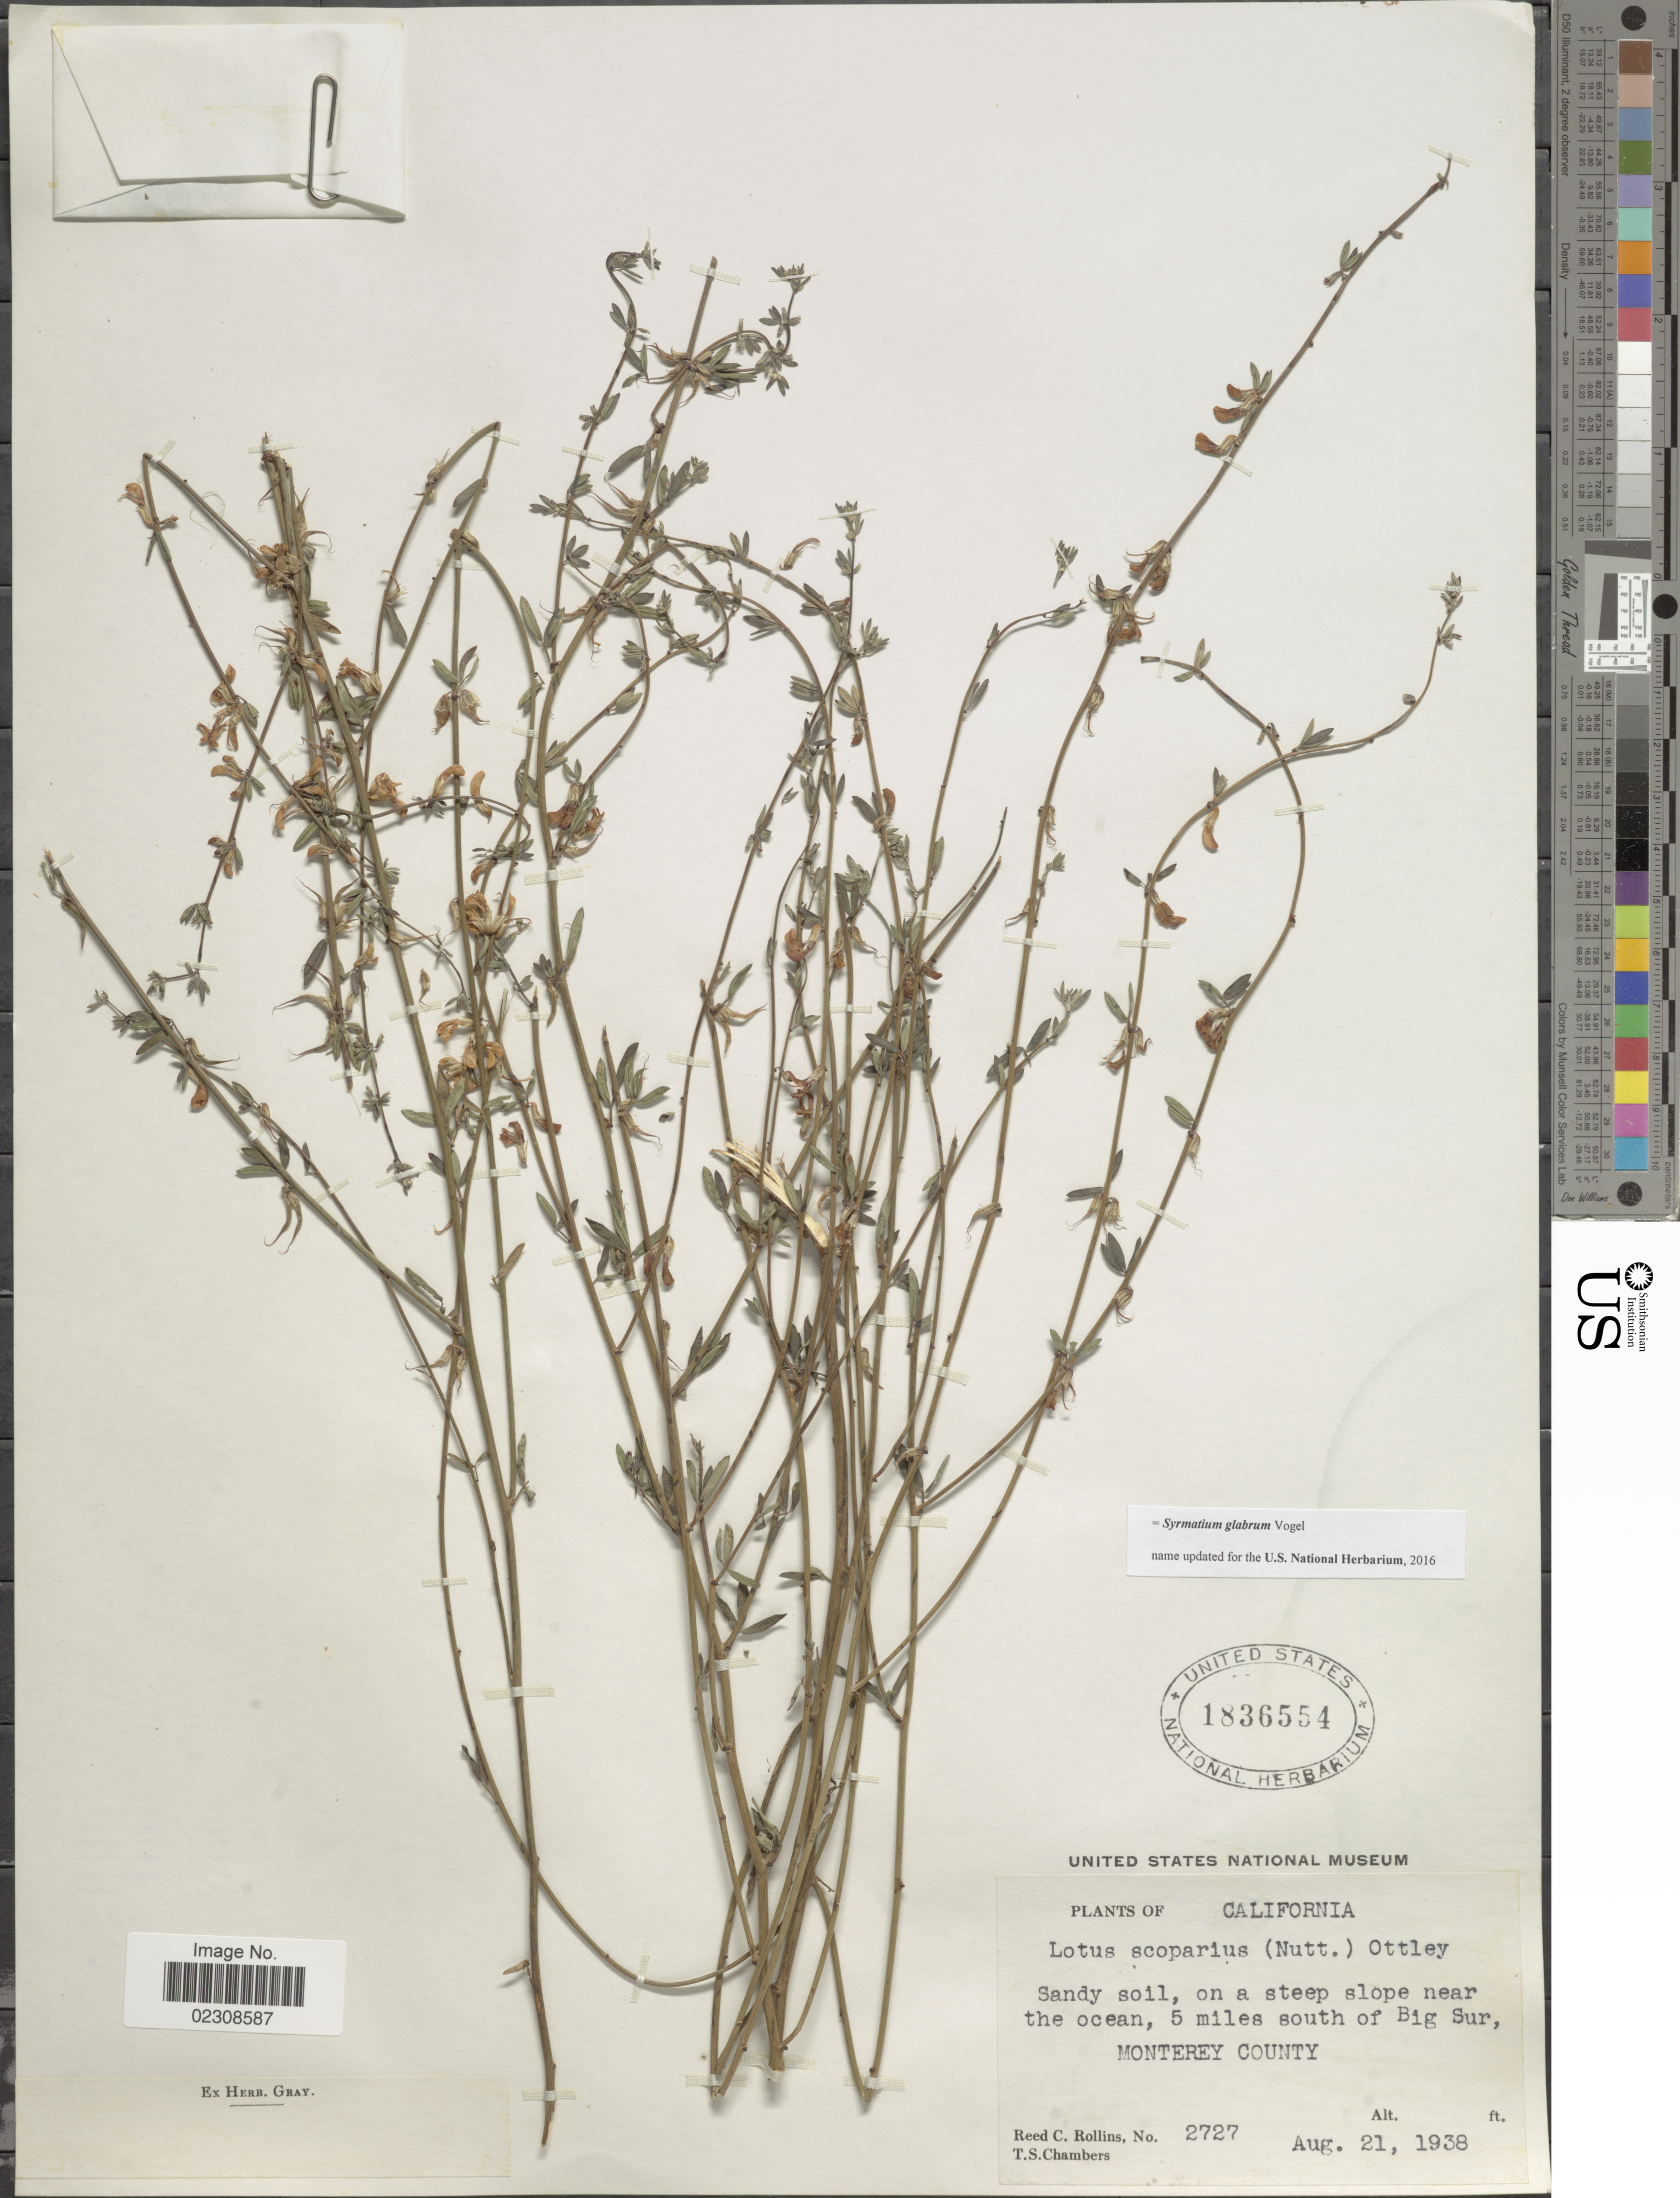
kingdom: Plantae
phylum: Tracheophyta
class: Magnoliopsida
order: Fabales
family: Fabaceae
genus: Syrmatium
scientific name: Syrmatium glabrum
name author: Vogel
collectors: R. Collins & T. Chambers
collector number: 2727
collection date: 1938-08-21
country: United States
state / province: California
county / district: Monterey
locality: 5 miles south of Big Spur, Monterey County.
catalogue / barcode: US 1836554